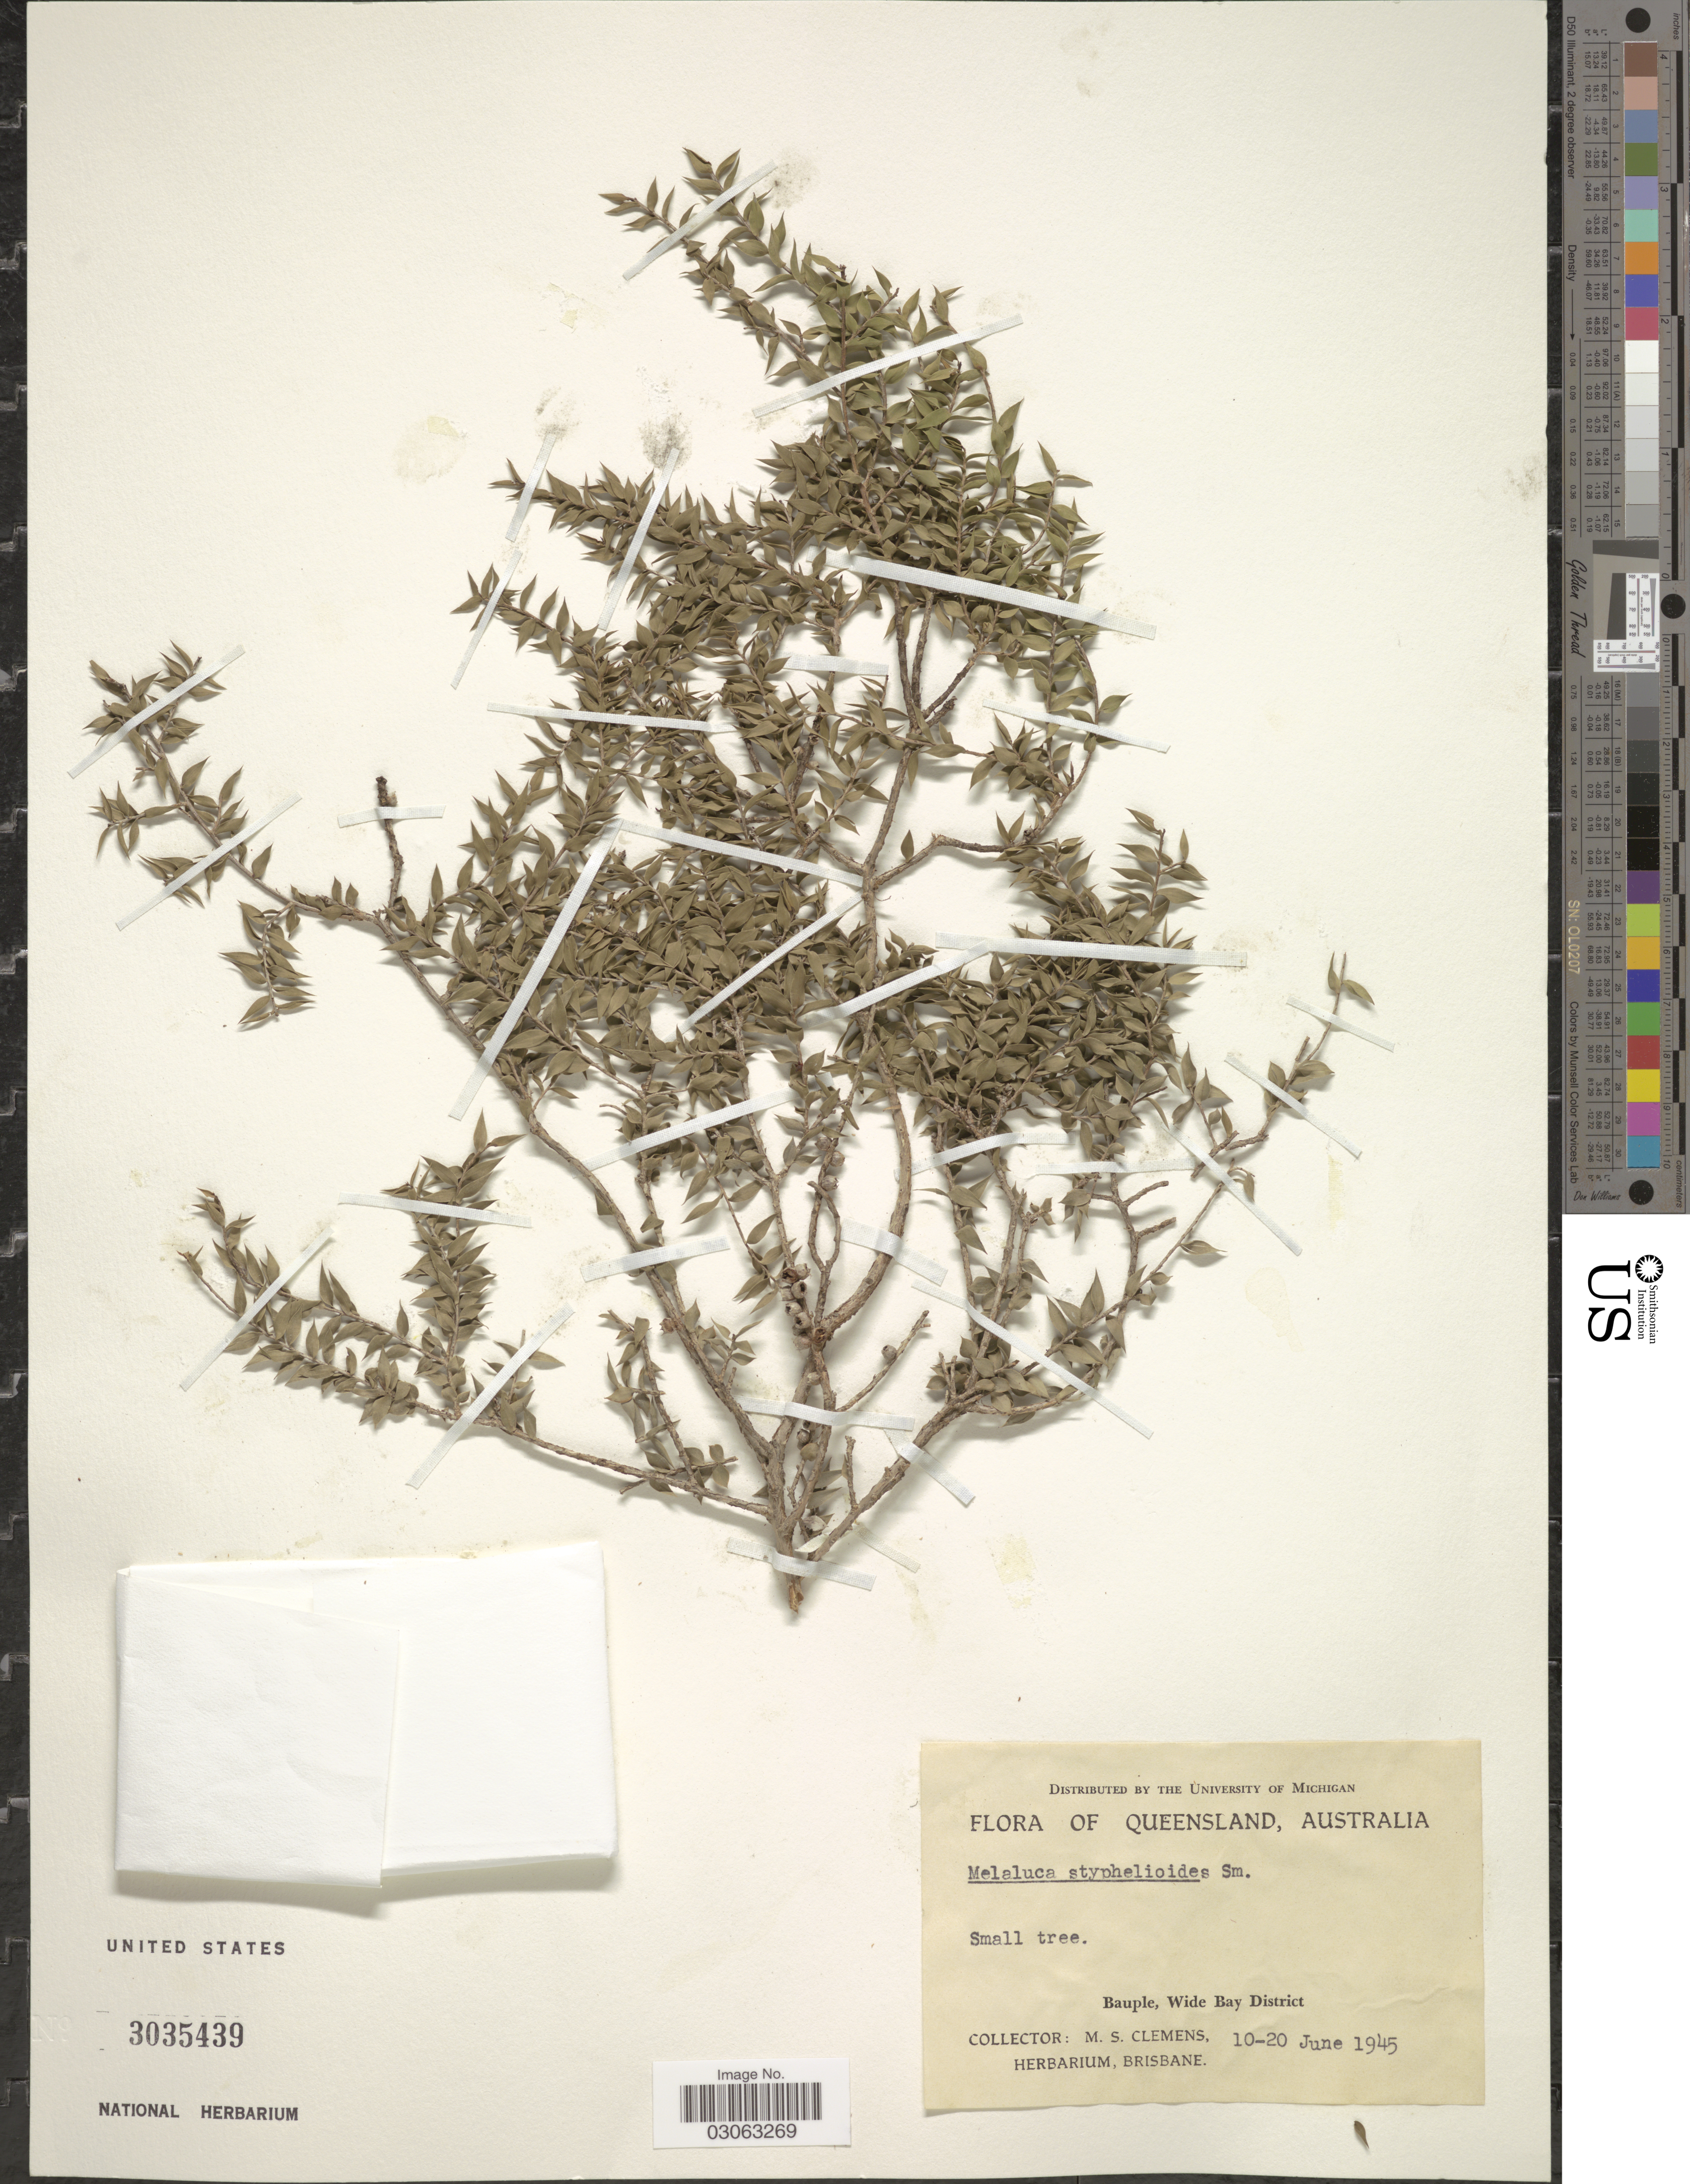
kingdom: Plantae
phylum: Tracheophyta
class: Magnoliopsida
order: Myrtales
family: Myrtaceae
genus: Melaleuca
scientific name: Melaleuca styphelioides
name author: Sm.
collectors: M. S. Clemens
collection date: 1945-06-10/1945-06-20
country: Australia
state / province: Queensland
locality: Bauple, Wilde Bay District.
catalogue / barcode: US 3035439